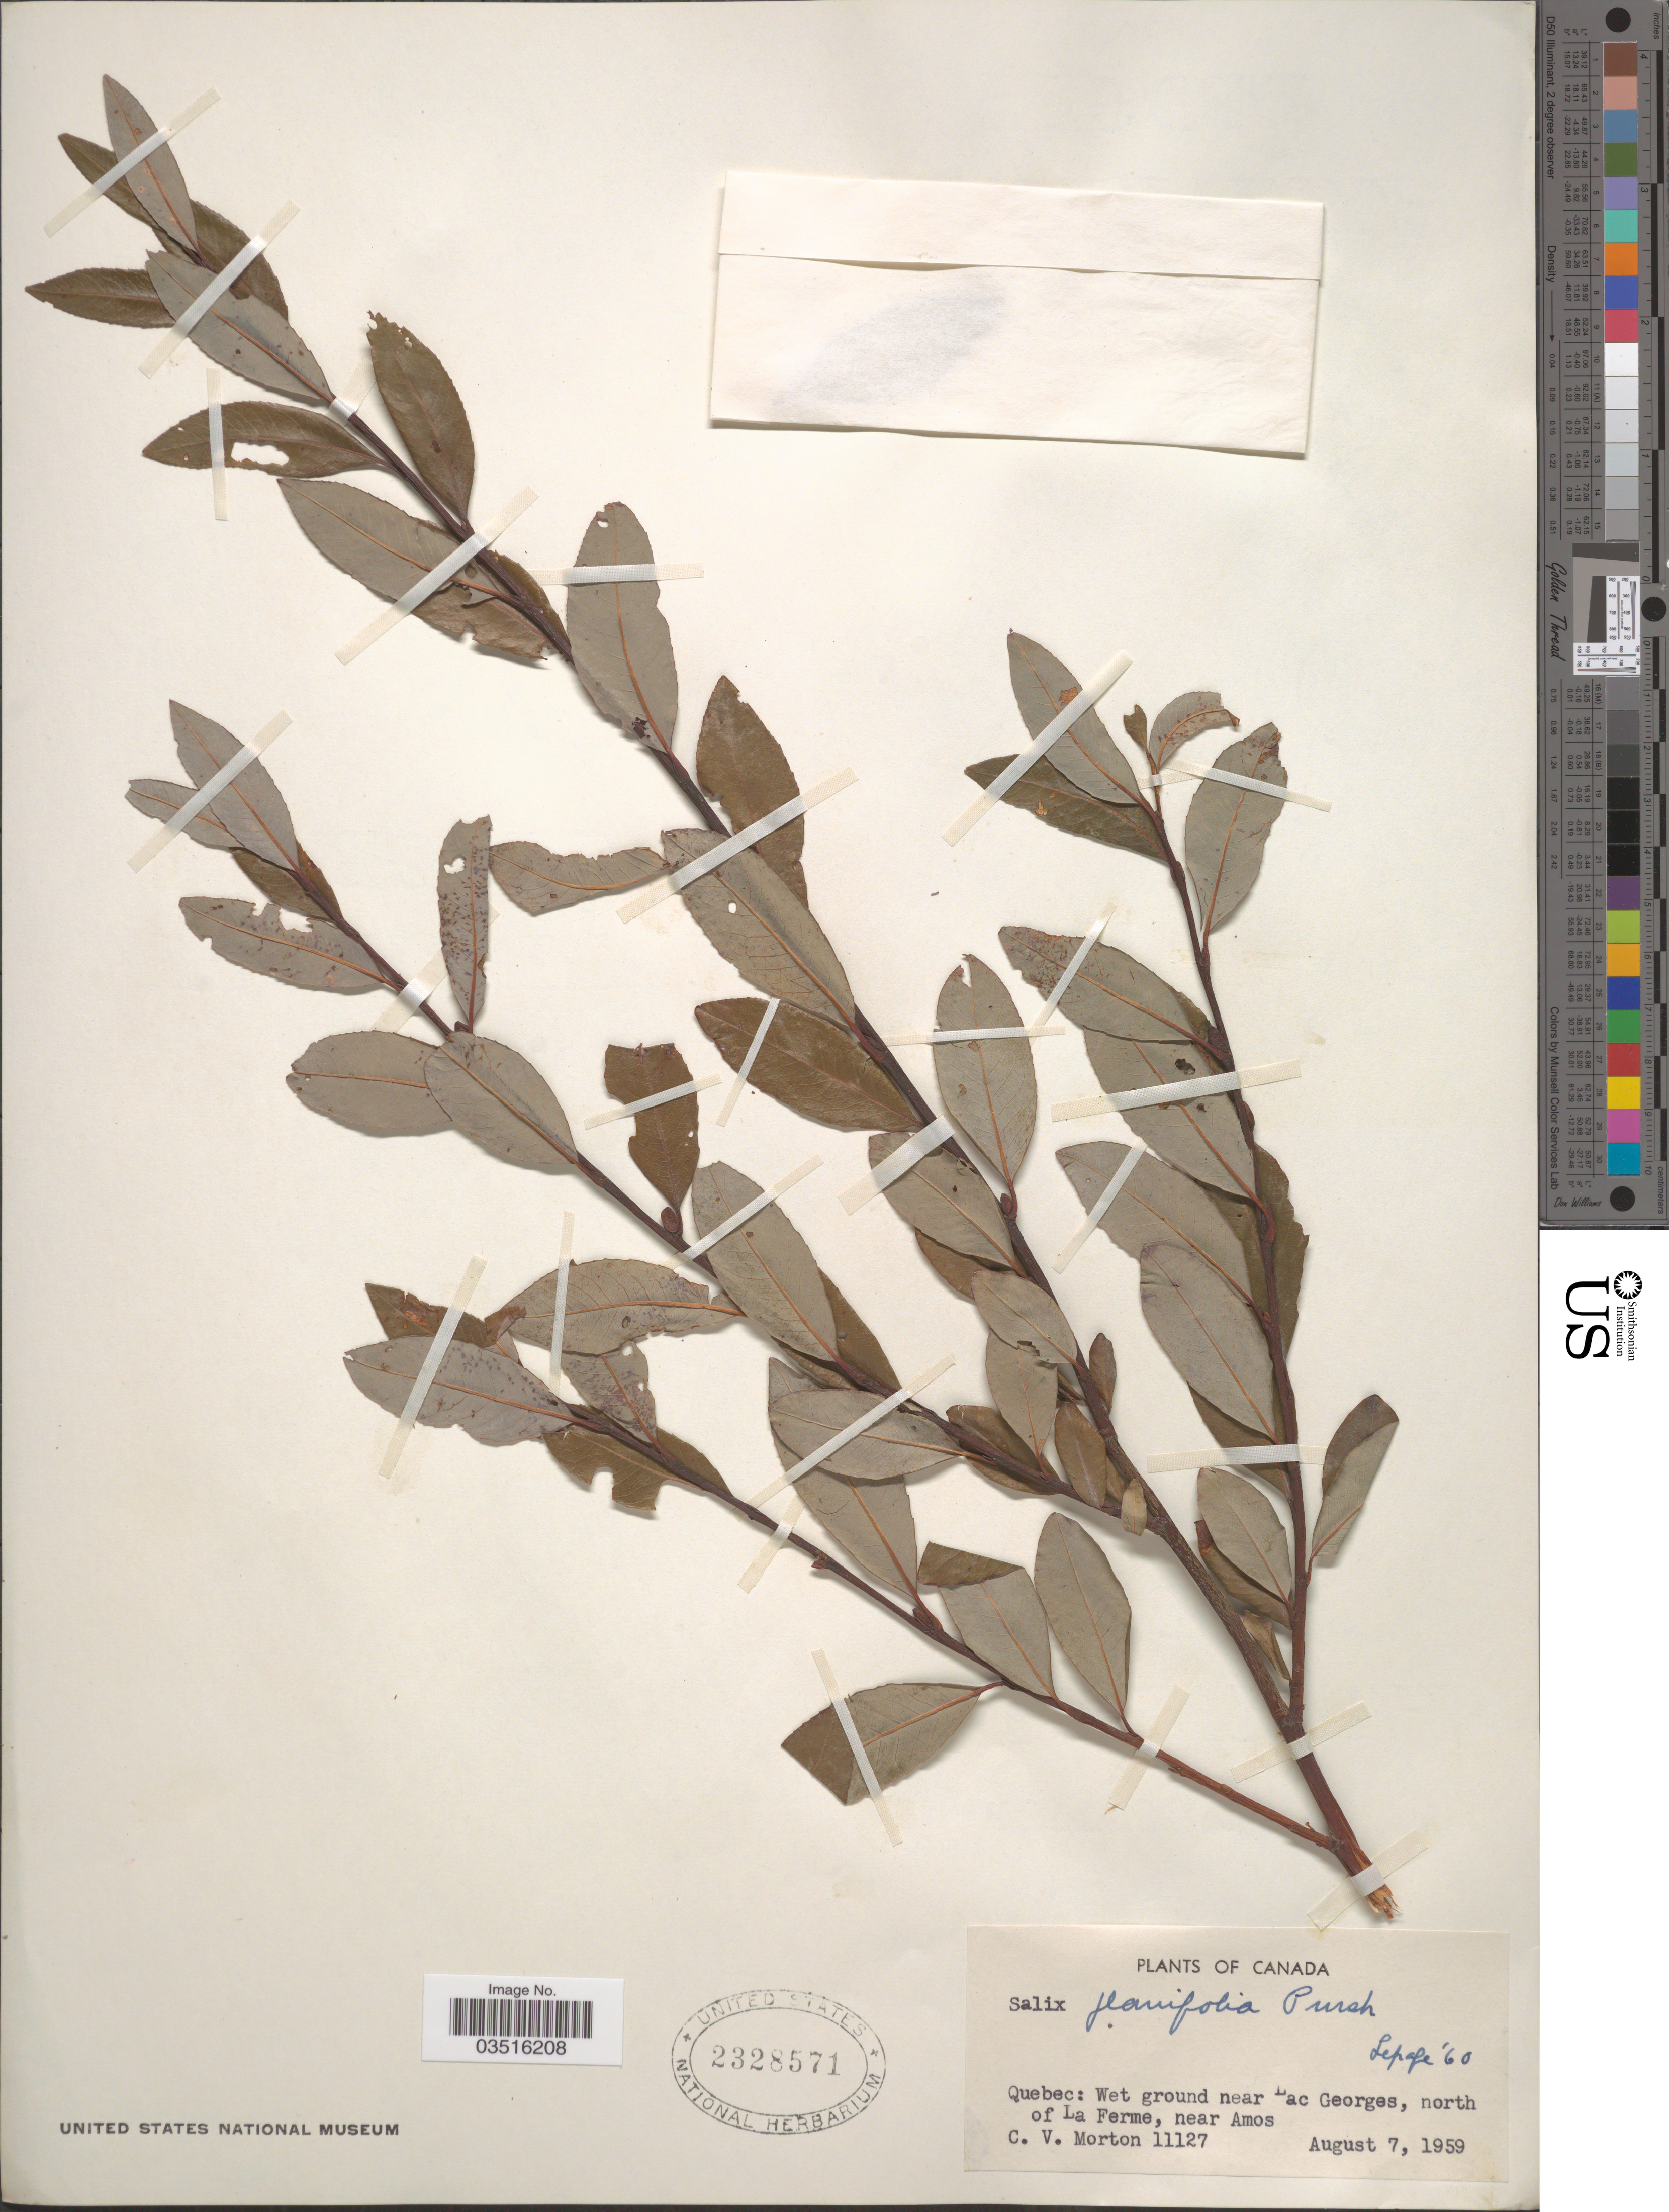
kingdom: Plantae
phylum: Tracheophyta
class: Magnoliopsida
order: Malpighiales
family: Salicaceae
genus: Salix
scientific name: Salix pyrifolia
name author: Ledeb.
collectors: C. V. Morton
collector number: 11127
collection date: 1959-08-07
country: Canada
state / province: Quebec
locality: Wet ground near Lac Georges, north of La Ferme, near Amos.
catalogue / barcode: US 2328571